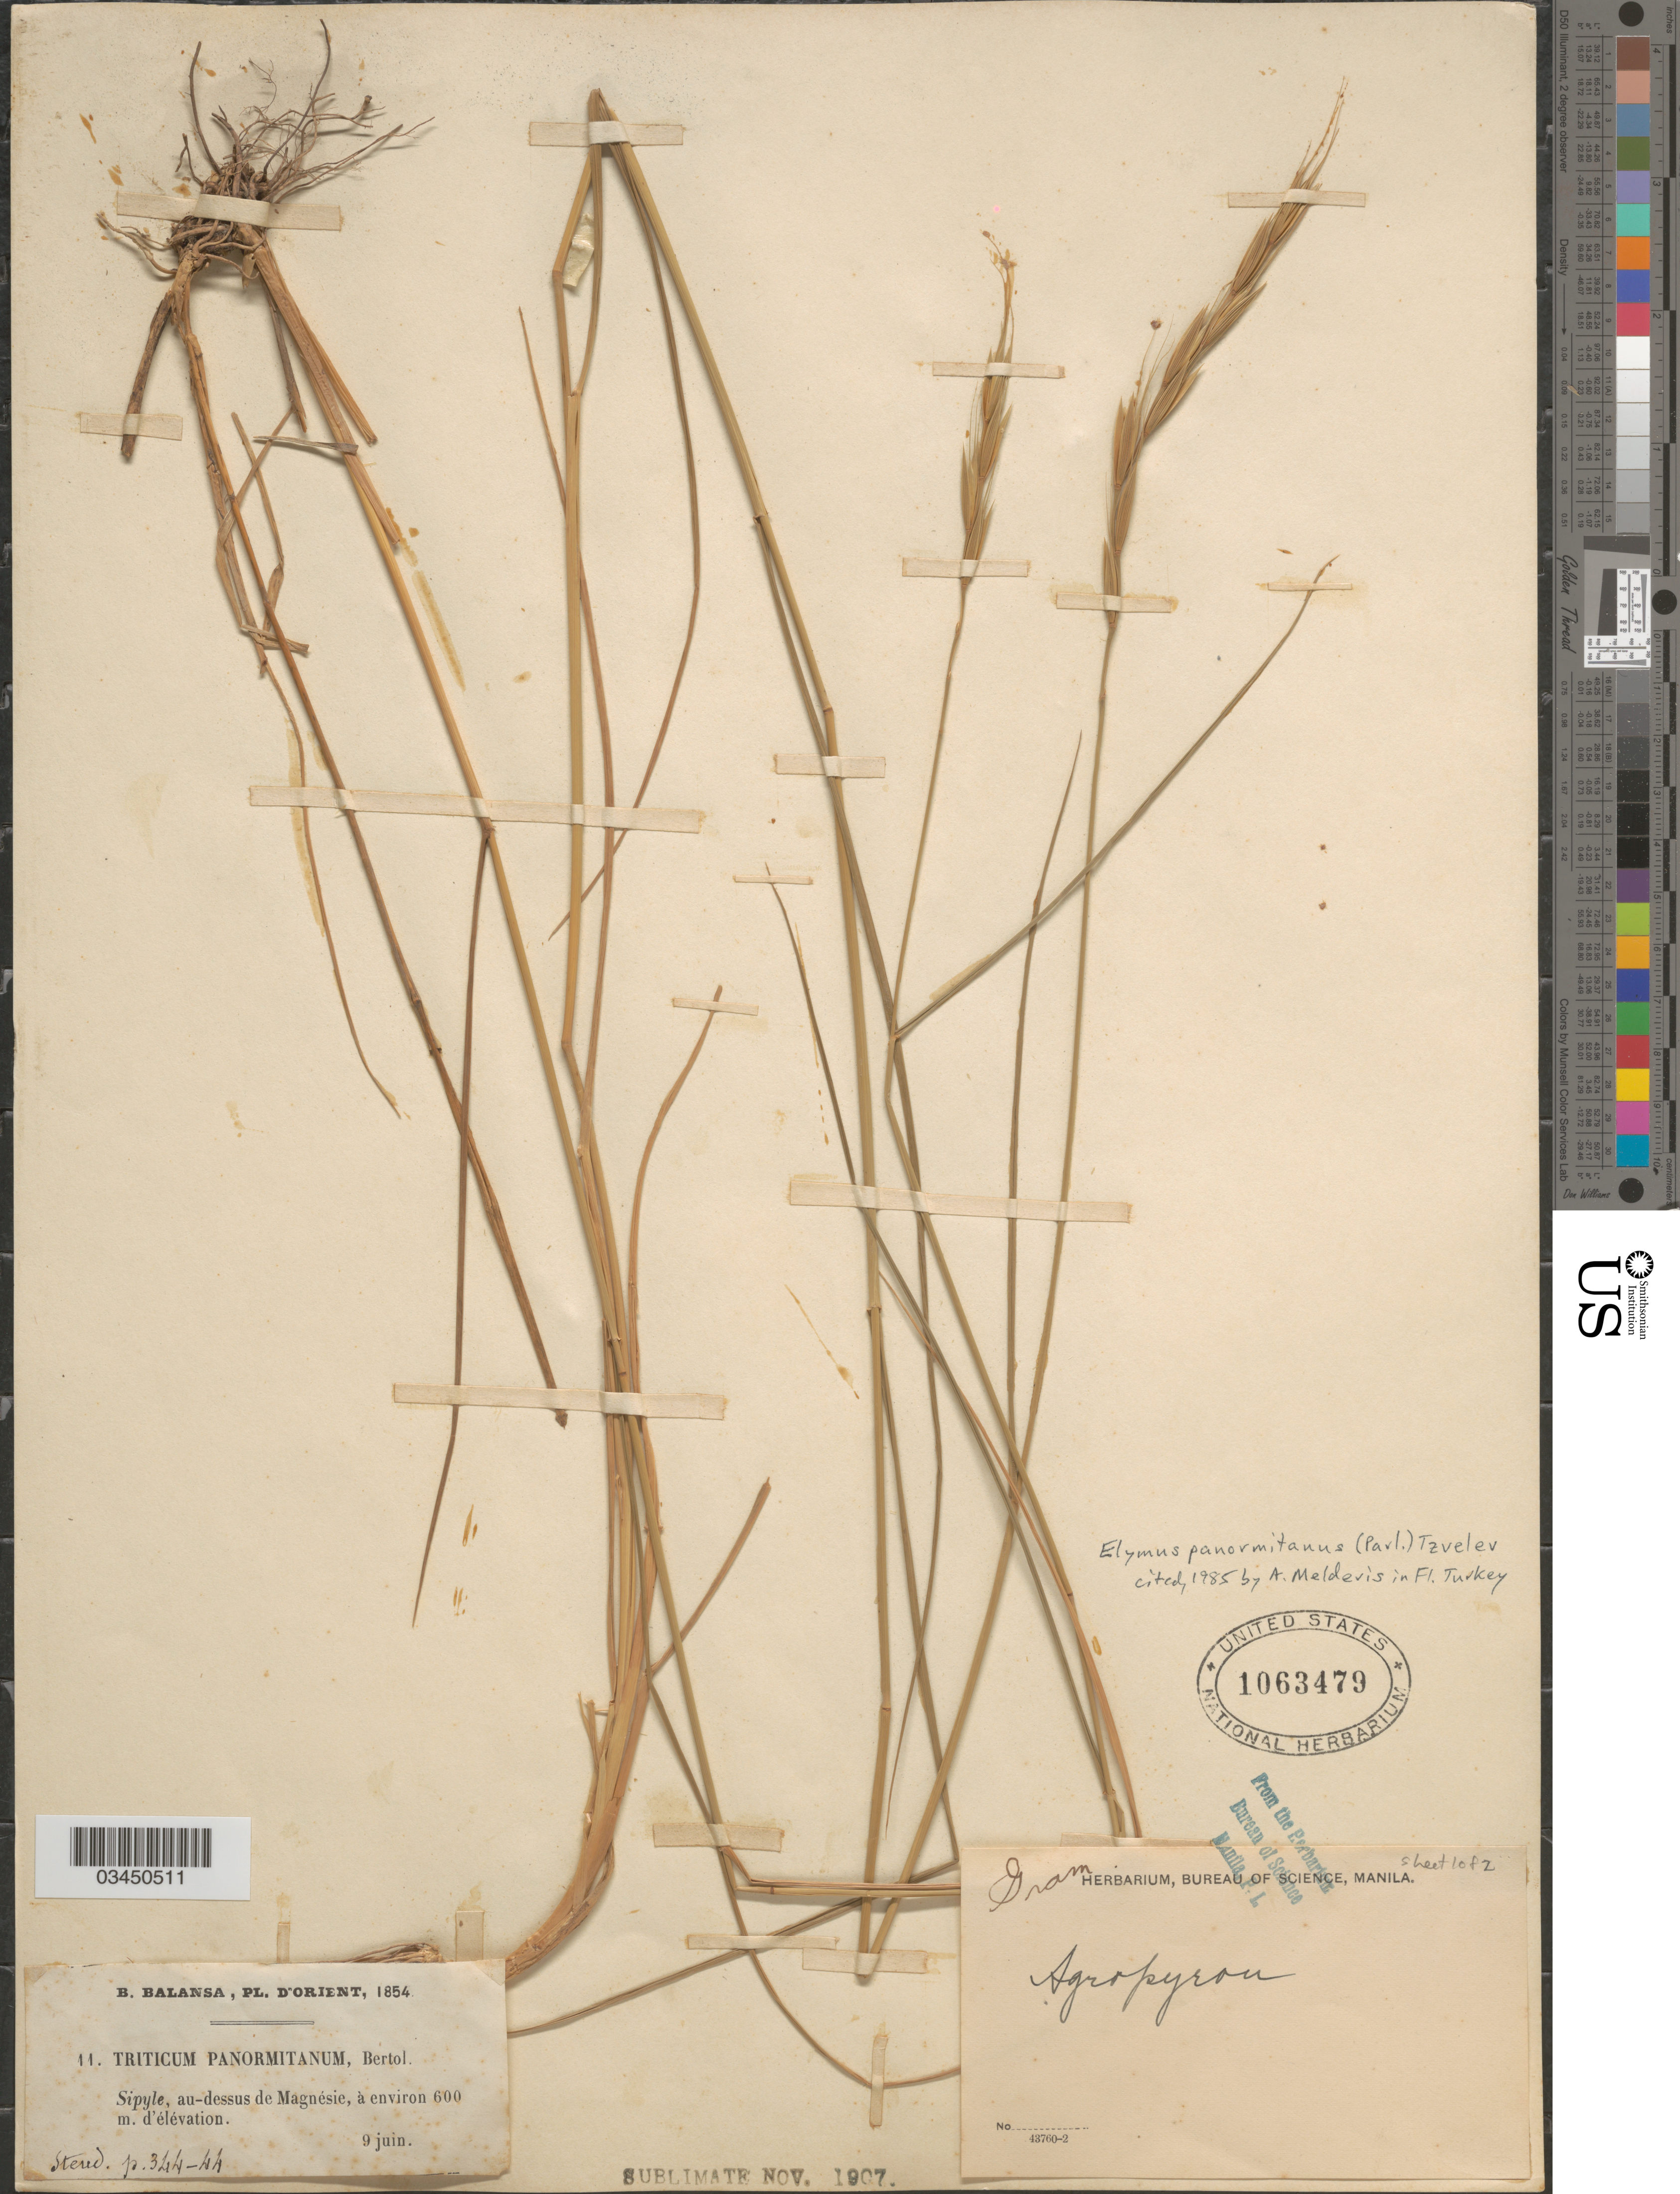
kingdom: Plantae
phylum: Tracheophyta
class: Liliopsida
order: Poales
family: Poaceae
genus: Elymus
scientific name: Elymus panormitanus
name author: (Parl.) Tzvelev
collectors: B. Balansa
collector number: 11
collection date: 1854-06-09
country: Turkey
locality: D'Orient, 1854. Sipyle, au-dessus de Magnésie.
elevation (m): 600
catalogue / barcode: US 1063479